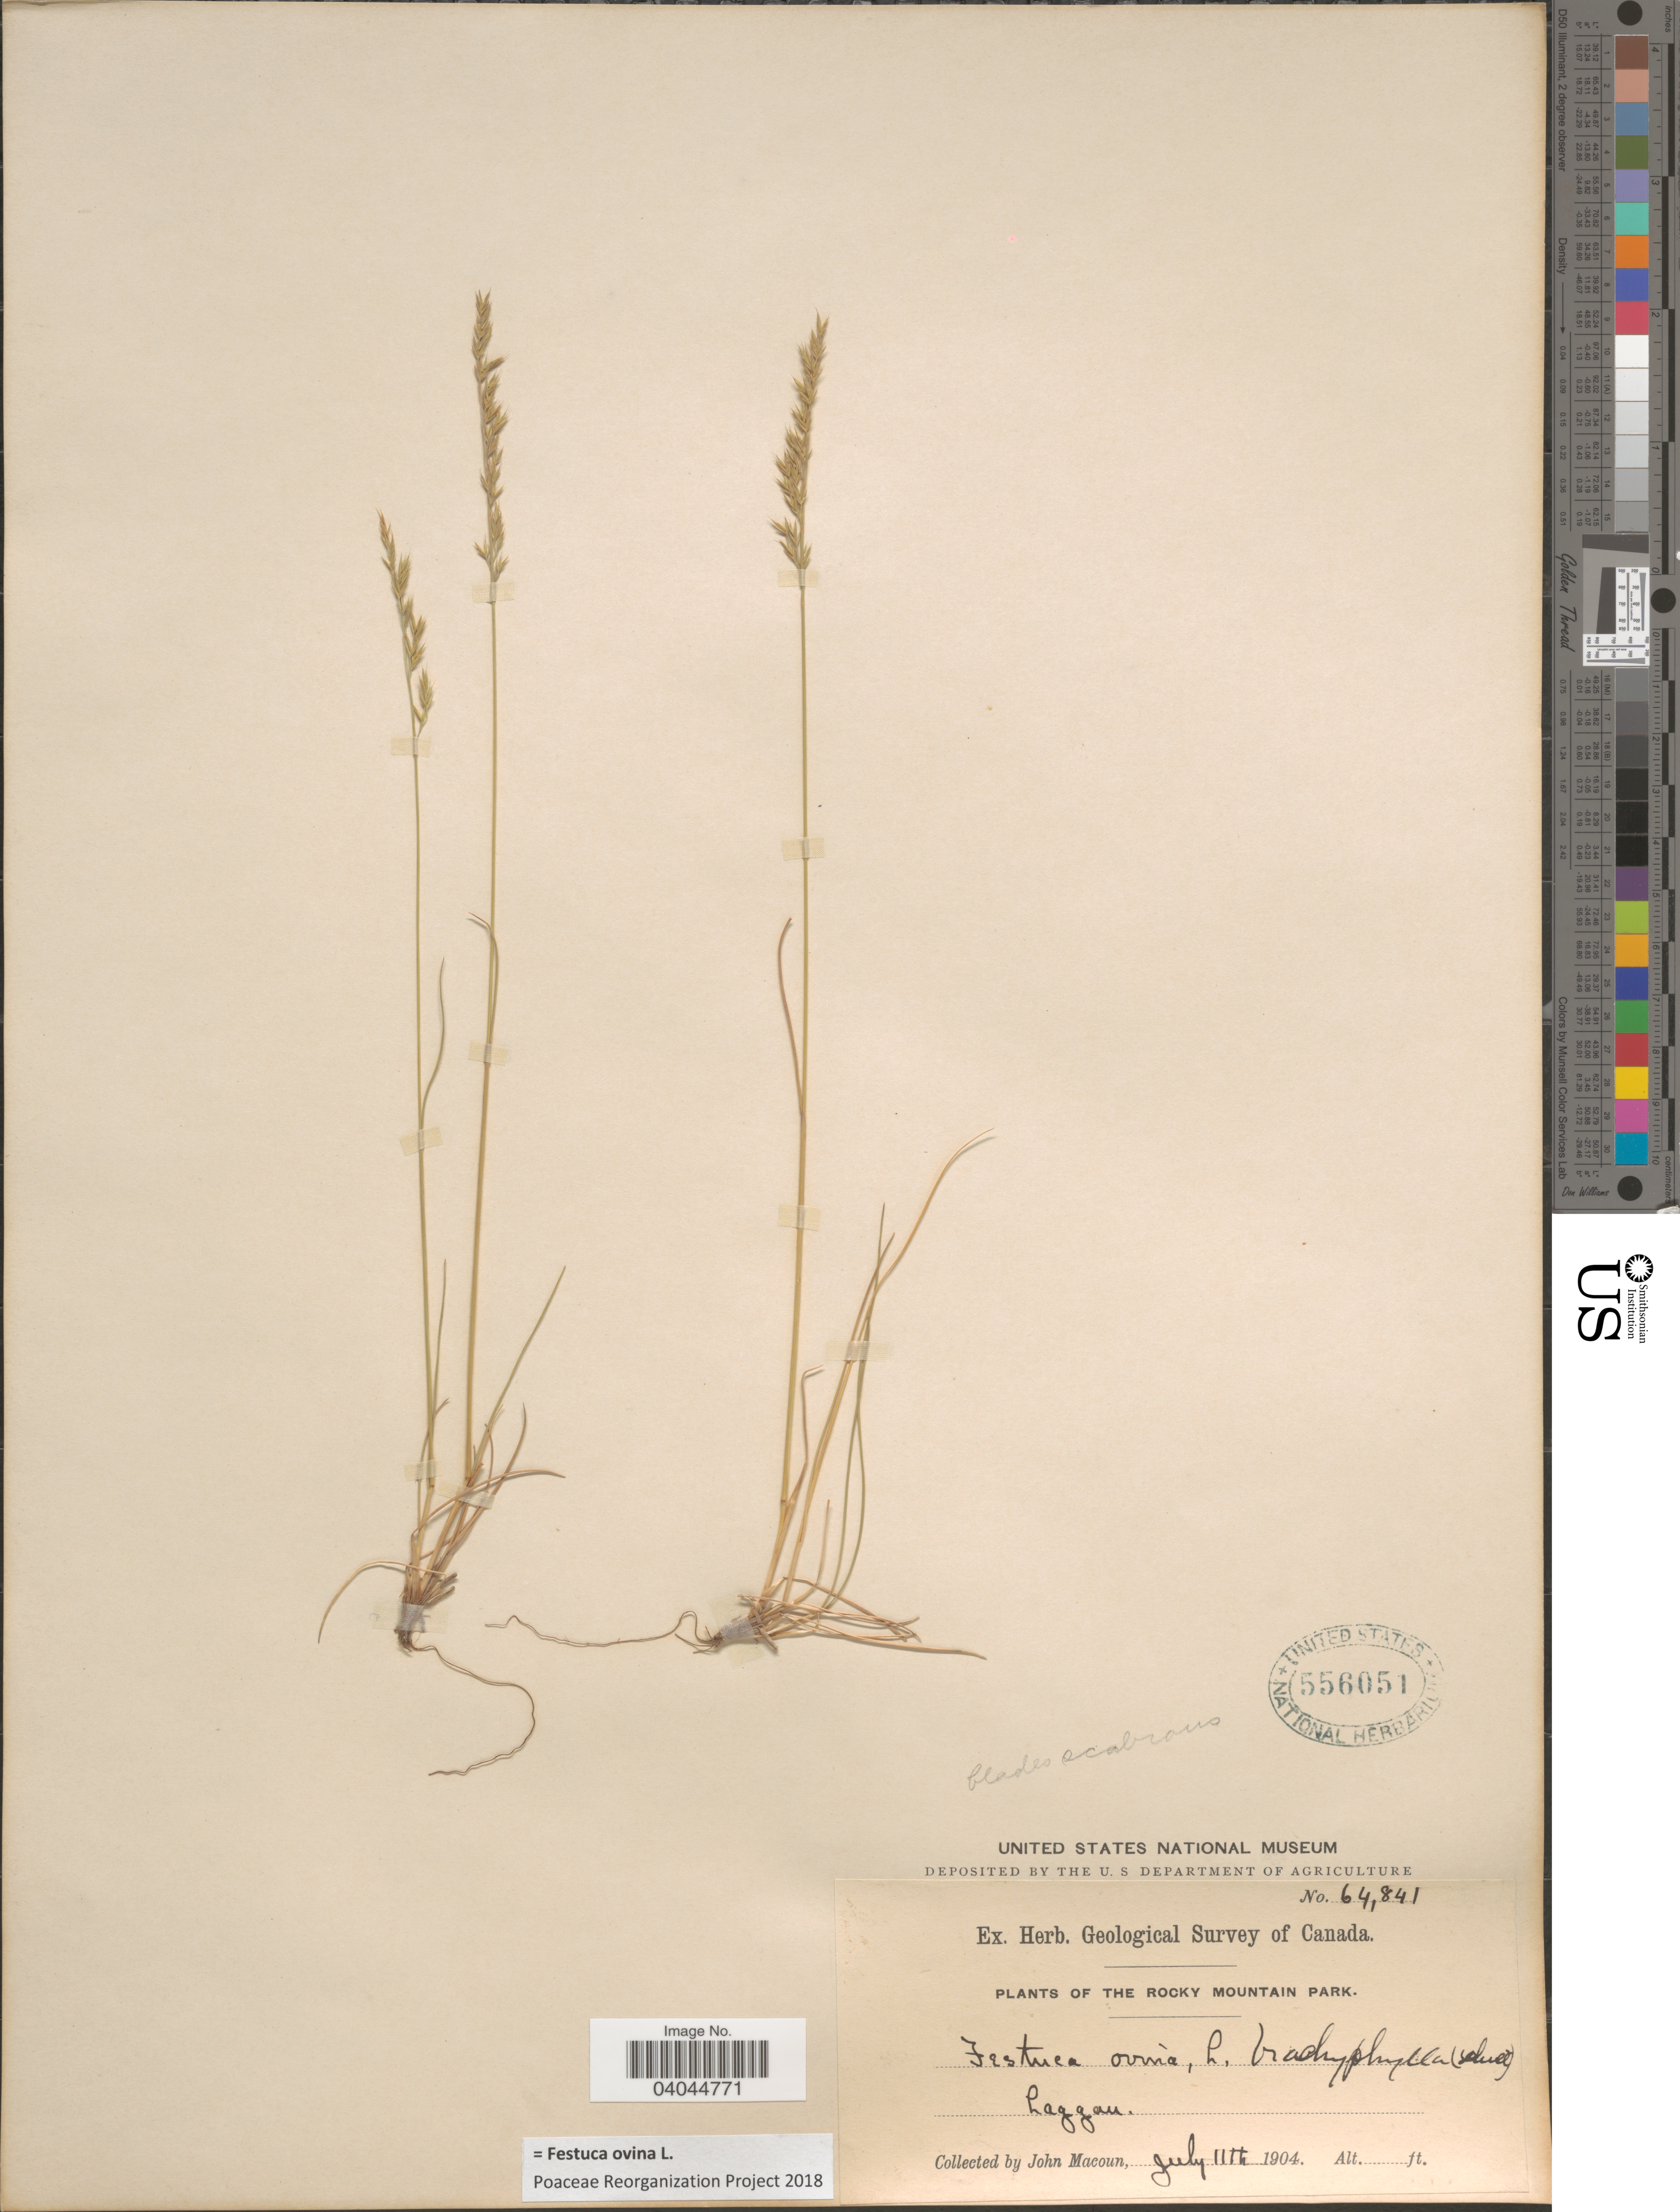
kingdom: Plantae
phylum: Tracheophyta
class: Liliopsida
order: Poales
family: Poaceae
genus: Festuca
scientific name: Festuca ovina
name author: L.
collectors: J. Macoun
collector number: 64841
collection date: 1904-07-11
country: Canada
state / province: Alberta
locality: The Rocky Mountain Park. Laggan.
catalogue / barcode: US 556051